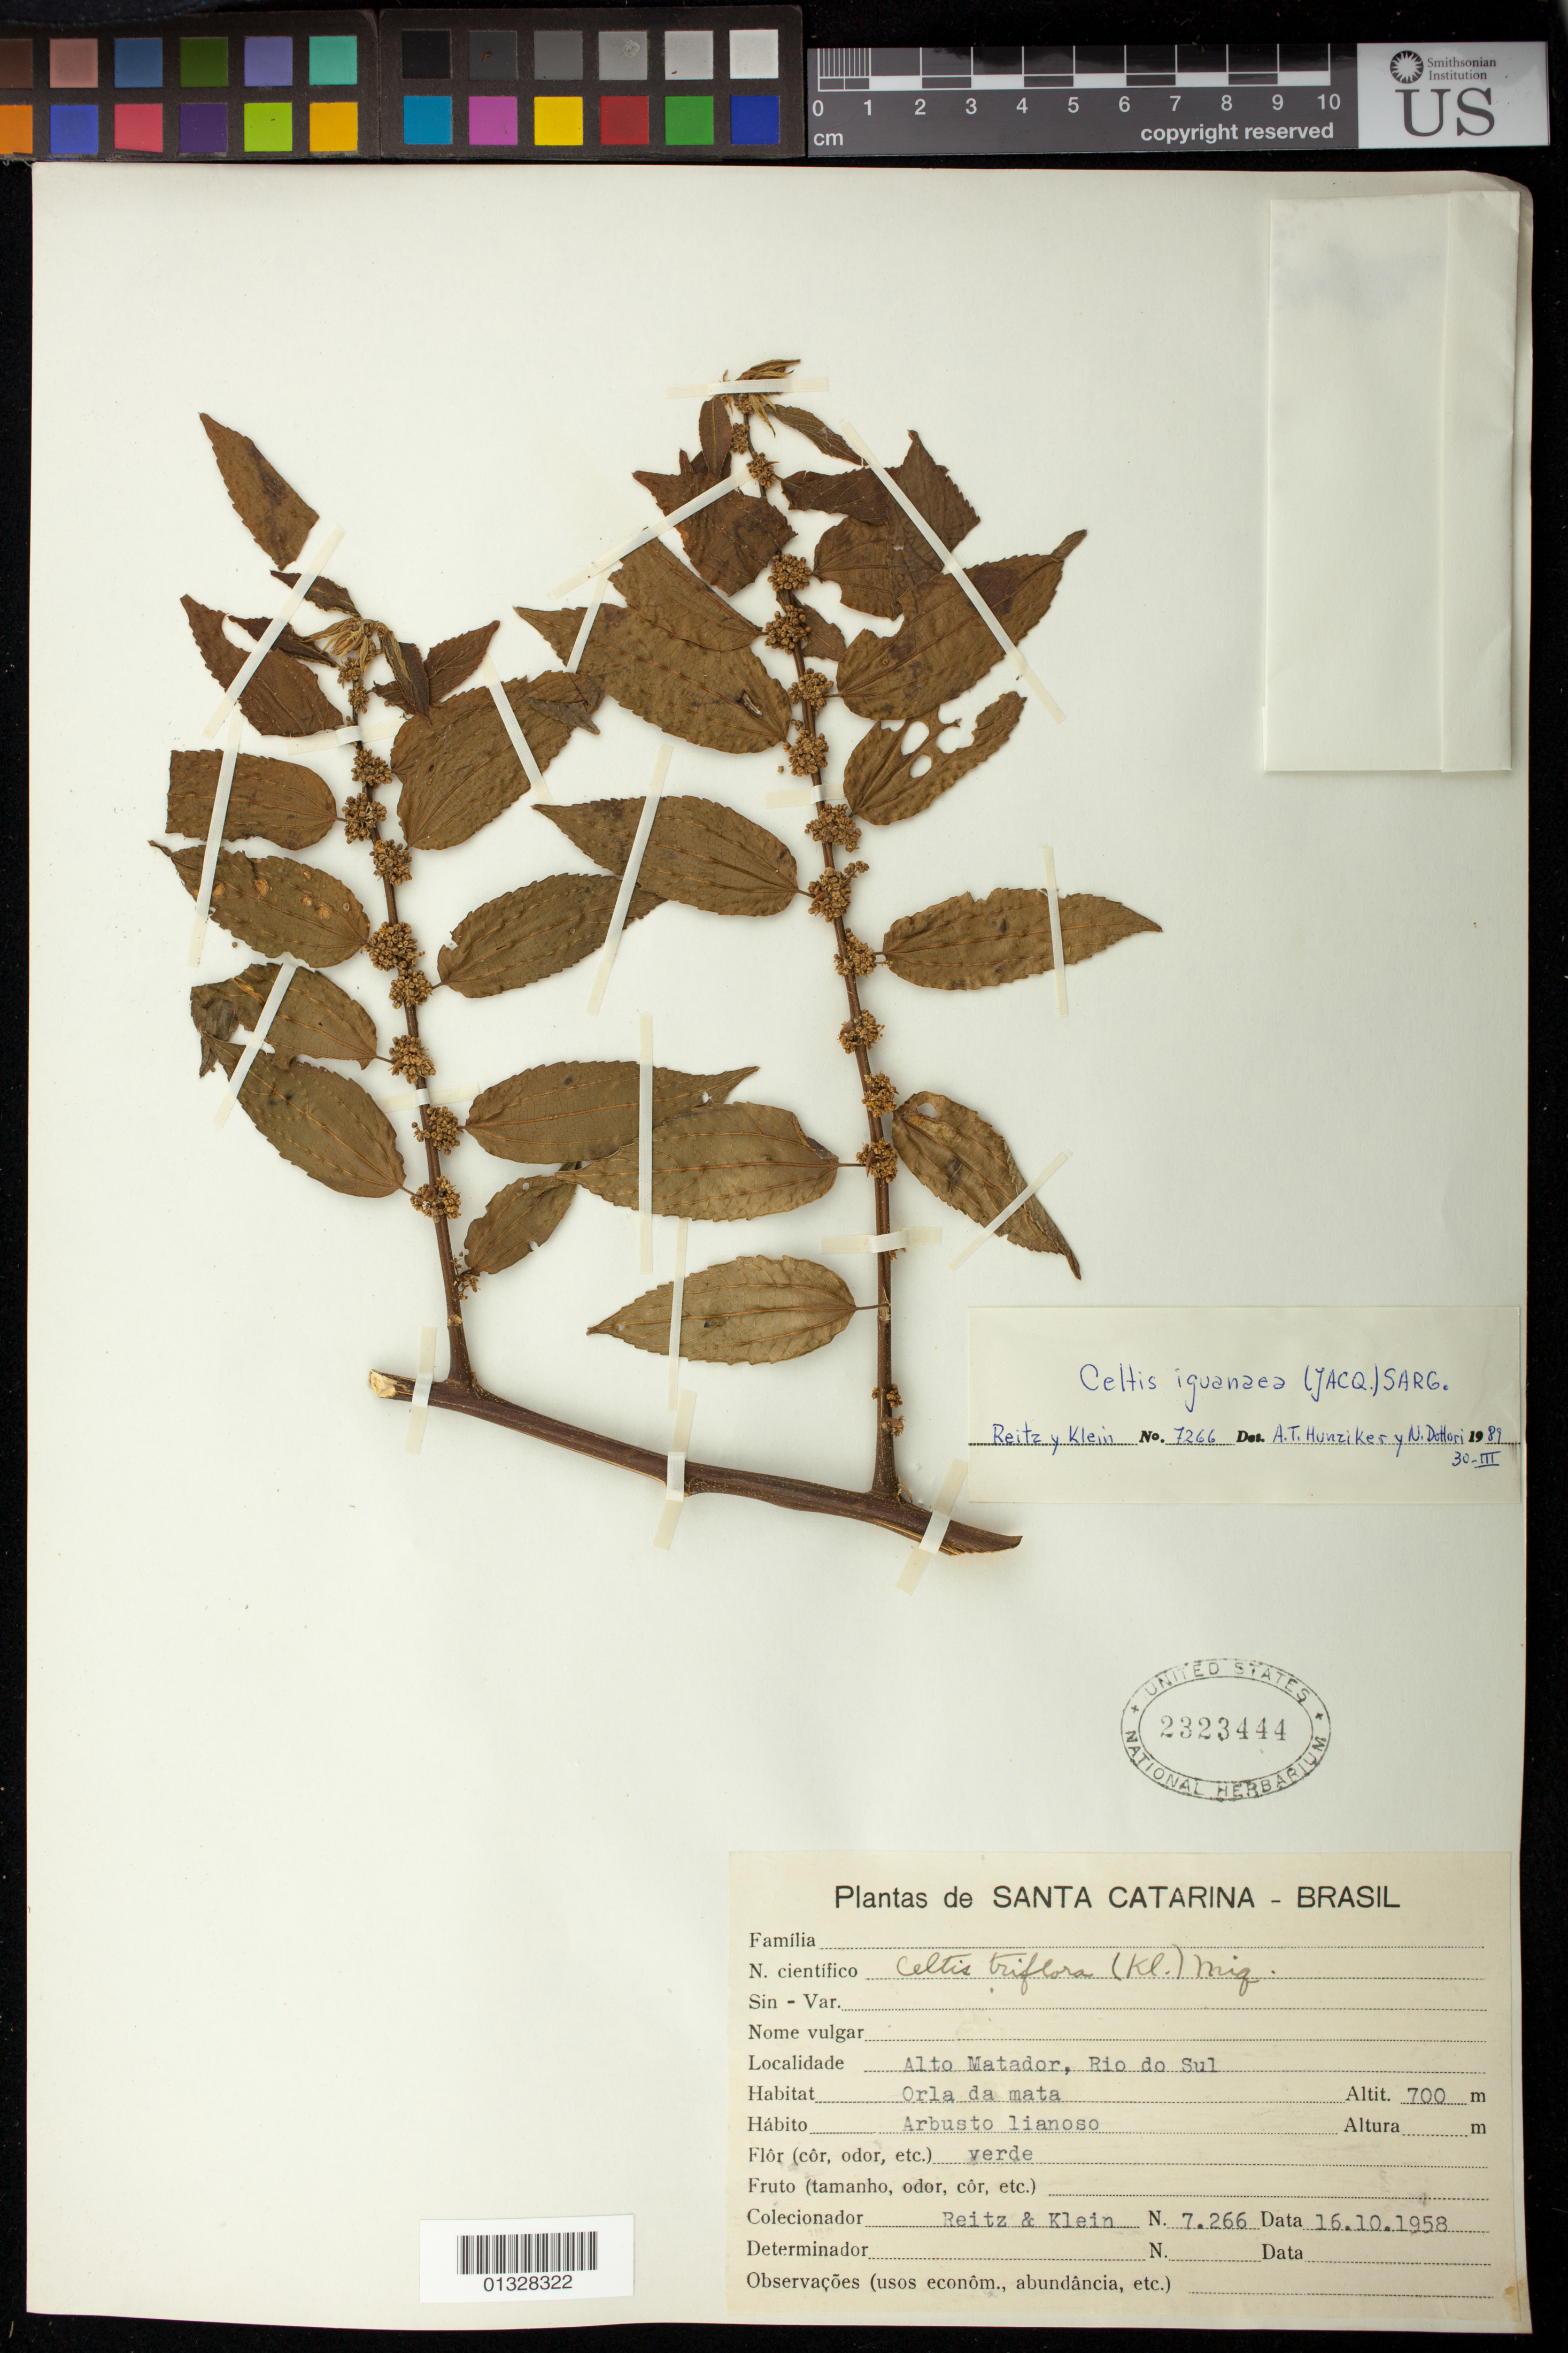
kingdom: Plantae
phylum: Tracheophyta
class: Magnoliopsida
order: Rosales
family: Cannabaceae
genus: Celtis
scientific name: Celtis iguanaea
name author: (Jacq.) Sarg.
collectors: R. Reitz & R. M. Klein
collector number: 7266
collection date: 1958-10-16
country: Brazil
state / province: Santa Catarina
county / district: Rio do Sul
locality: Alto Matador.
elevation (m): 700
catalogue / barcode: US 2323444